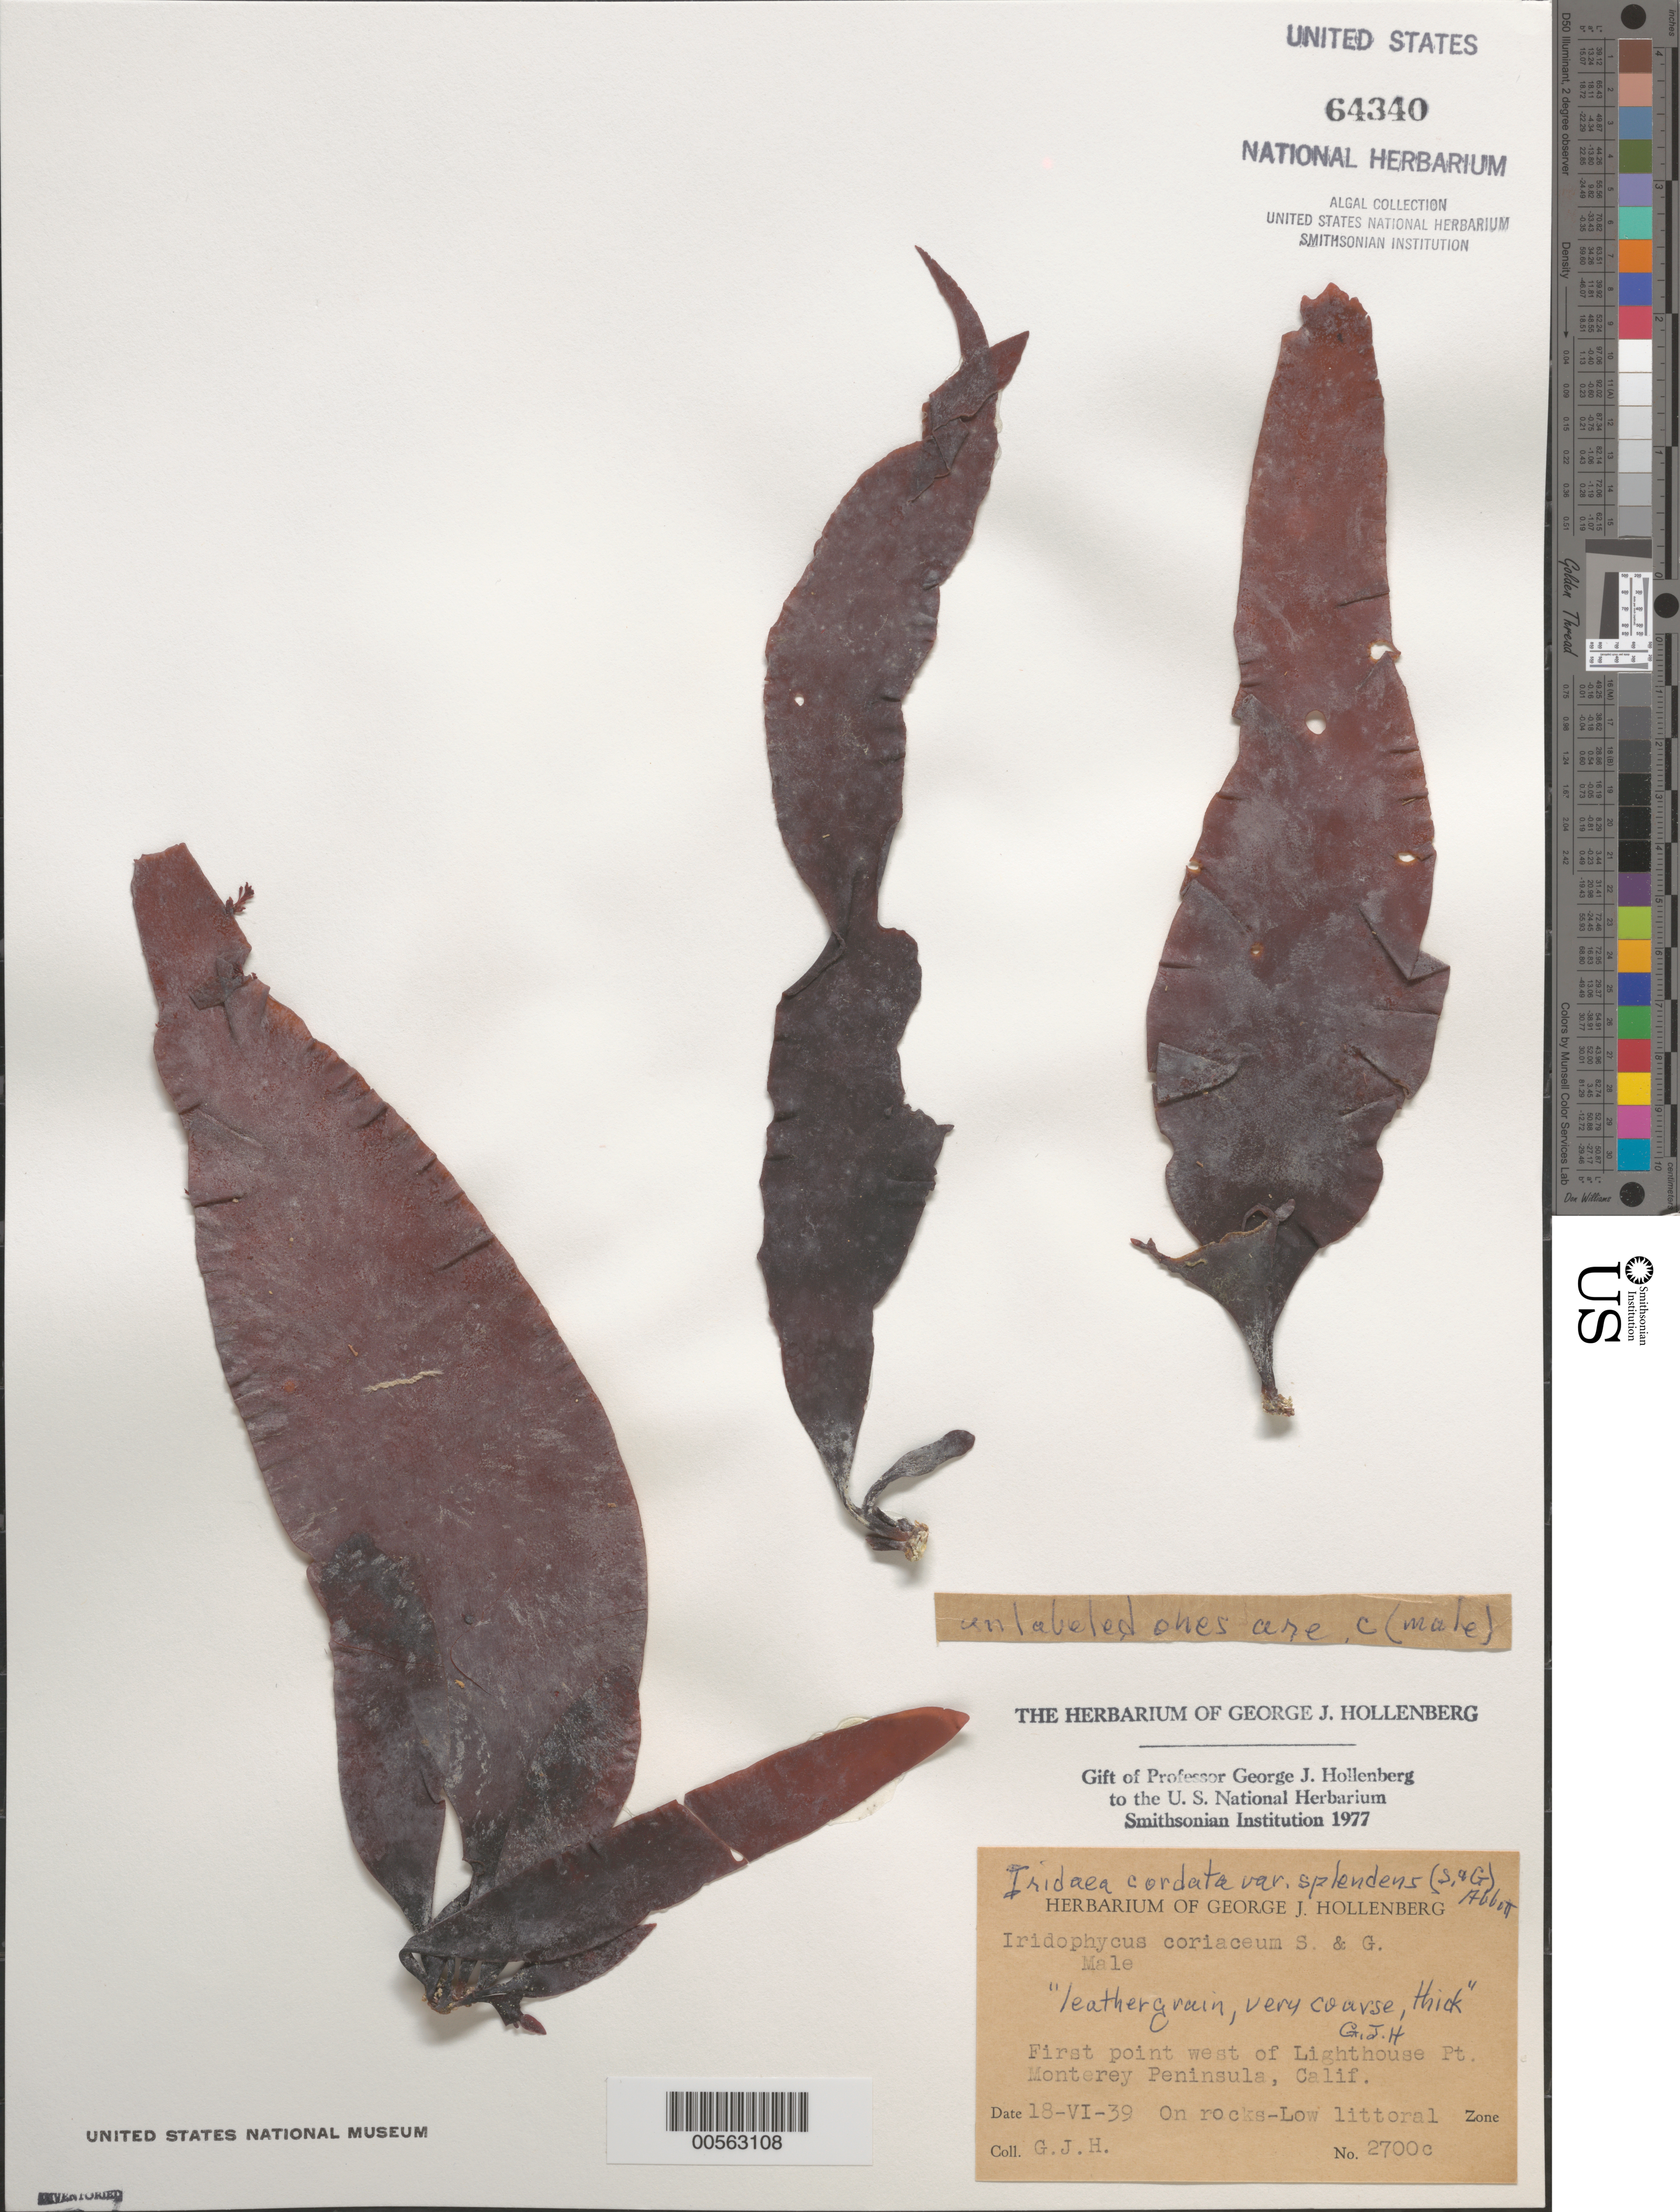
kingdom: Plantae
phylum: Rhodophyta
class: Florideophyceae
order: Gigartinales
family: Gigartinaceae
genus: Iridaea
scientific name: Iridaea cordata var. splendens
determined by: Hollenberg, George J.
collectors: G. Hollenberg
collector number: GJH 2700c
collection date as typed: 18 Jun 1939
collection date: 1939-06-18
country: United States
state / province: California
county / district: Monterey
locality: Monterey Peninsula, first point west of Lighthouse Point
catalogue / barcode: US 64340